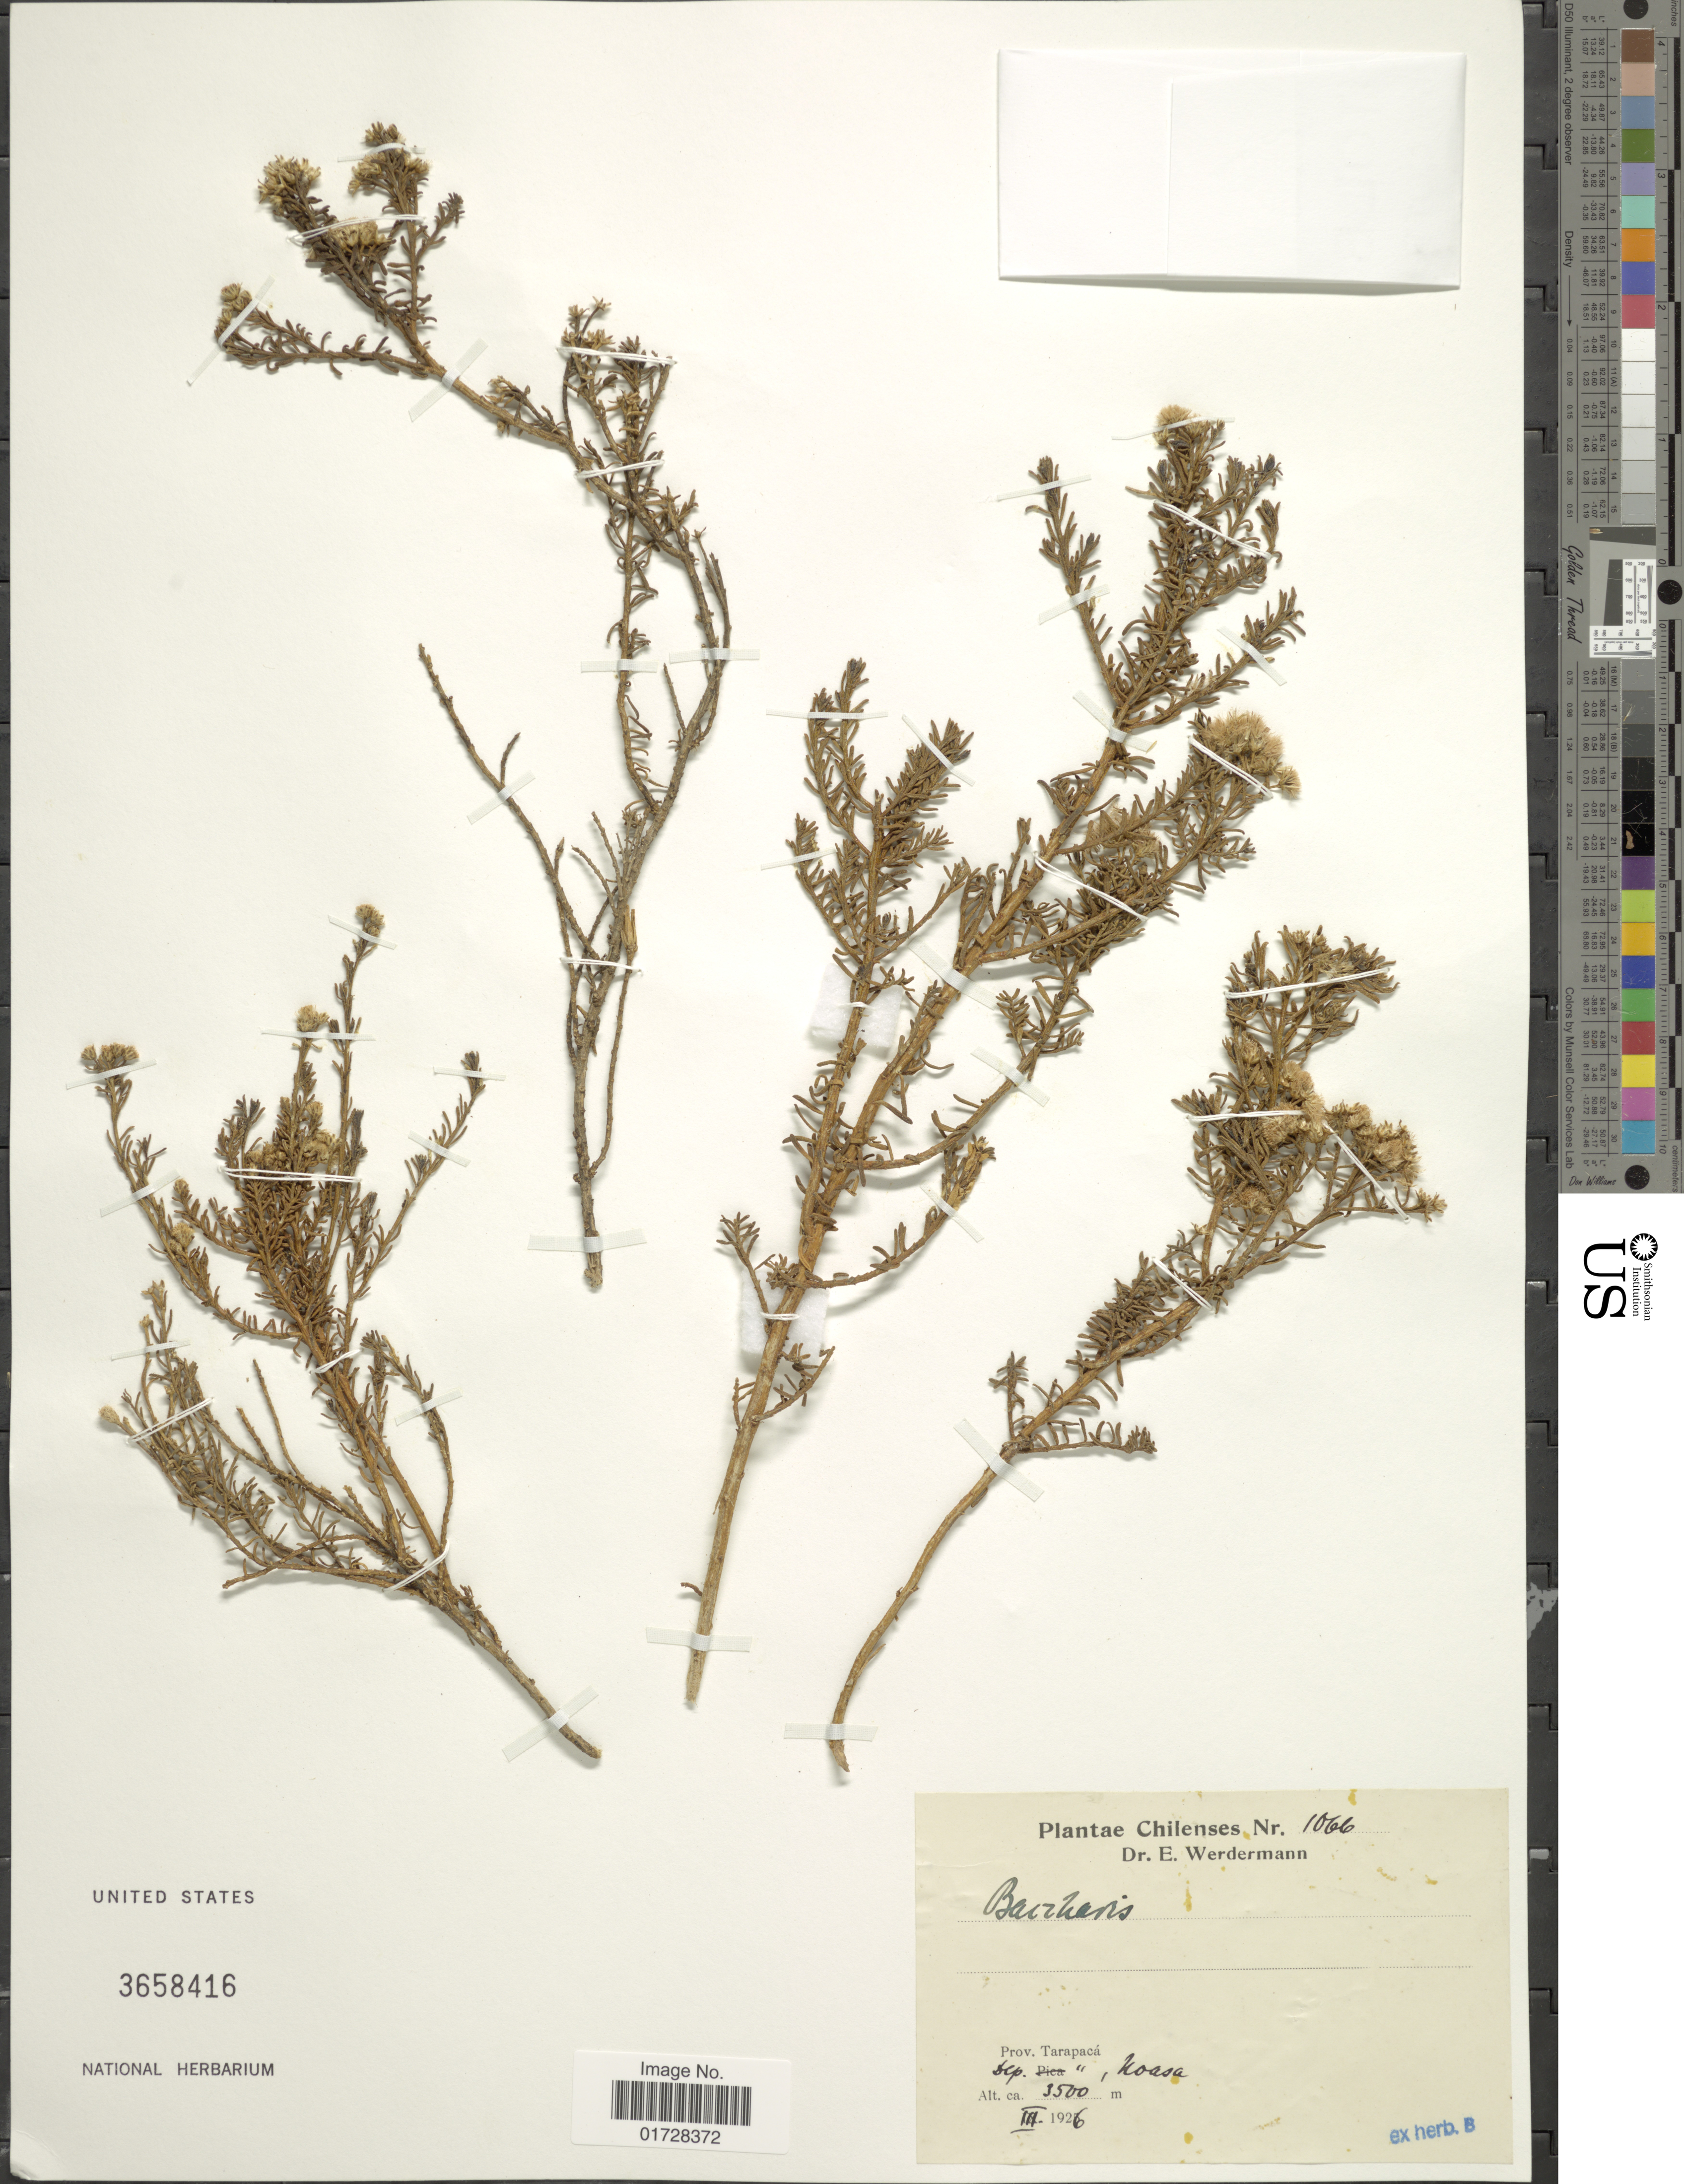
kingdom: Plantae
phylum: Tracheophyta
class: Magnoliopsida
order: Asterales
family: Asteraceae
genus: Baccharis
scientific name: Baccharis sp.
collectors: E. Werdermann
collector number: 1066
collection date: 1926-03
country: Chile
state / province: Tarapacá (I)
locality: Dep. Noasa.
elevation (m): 3500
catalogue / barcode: US 3658416